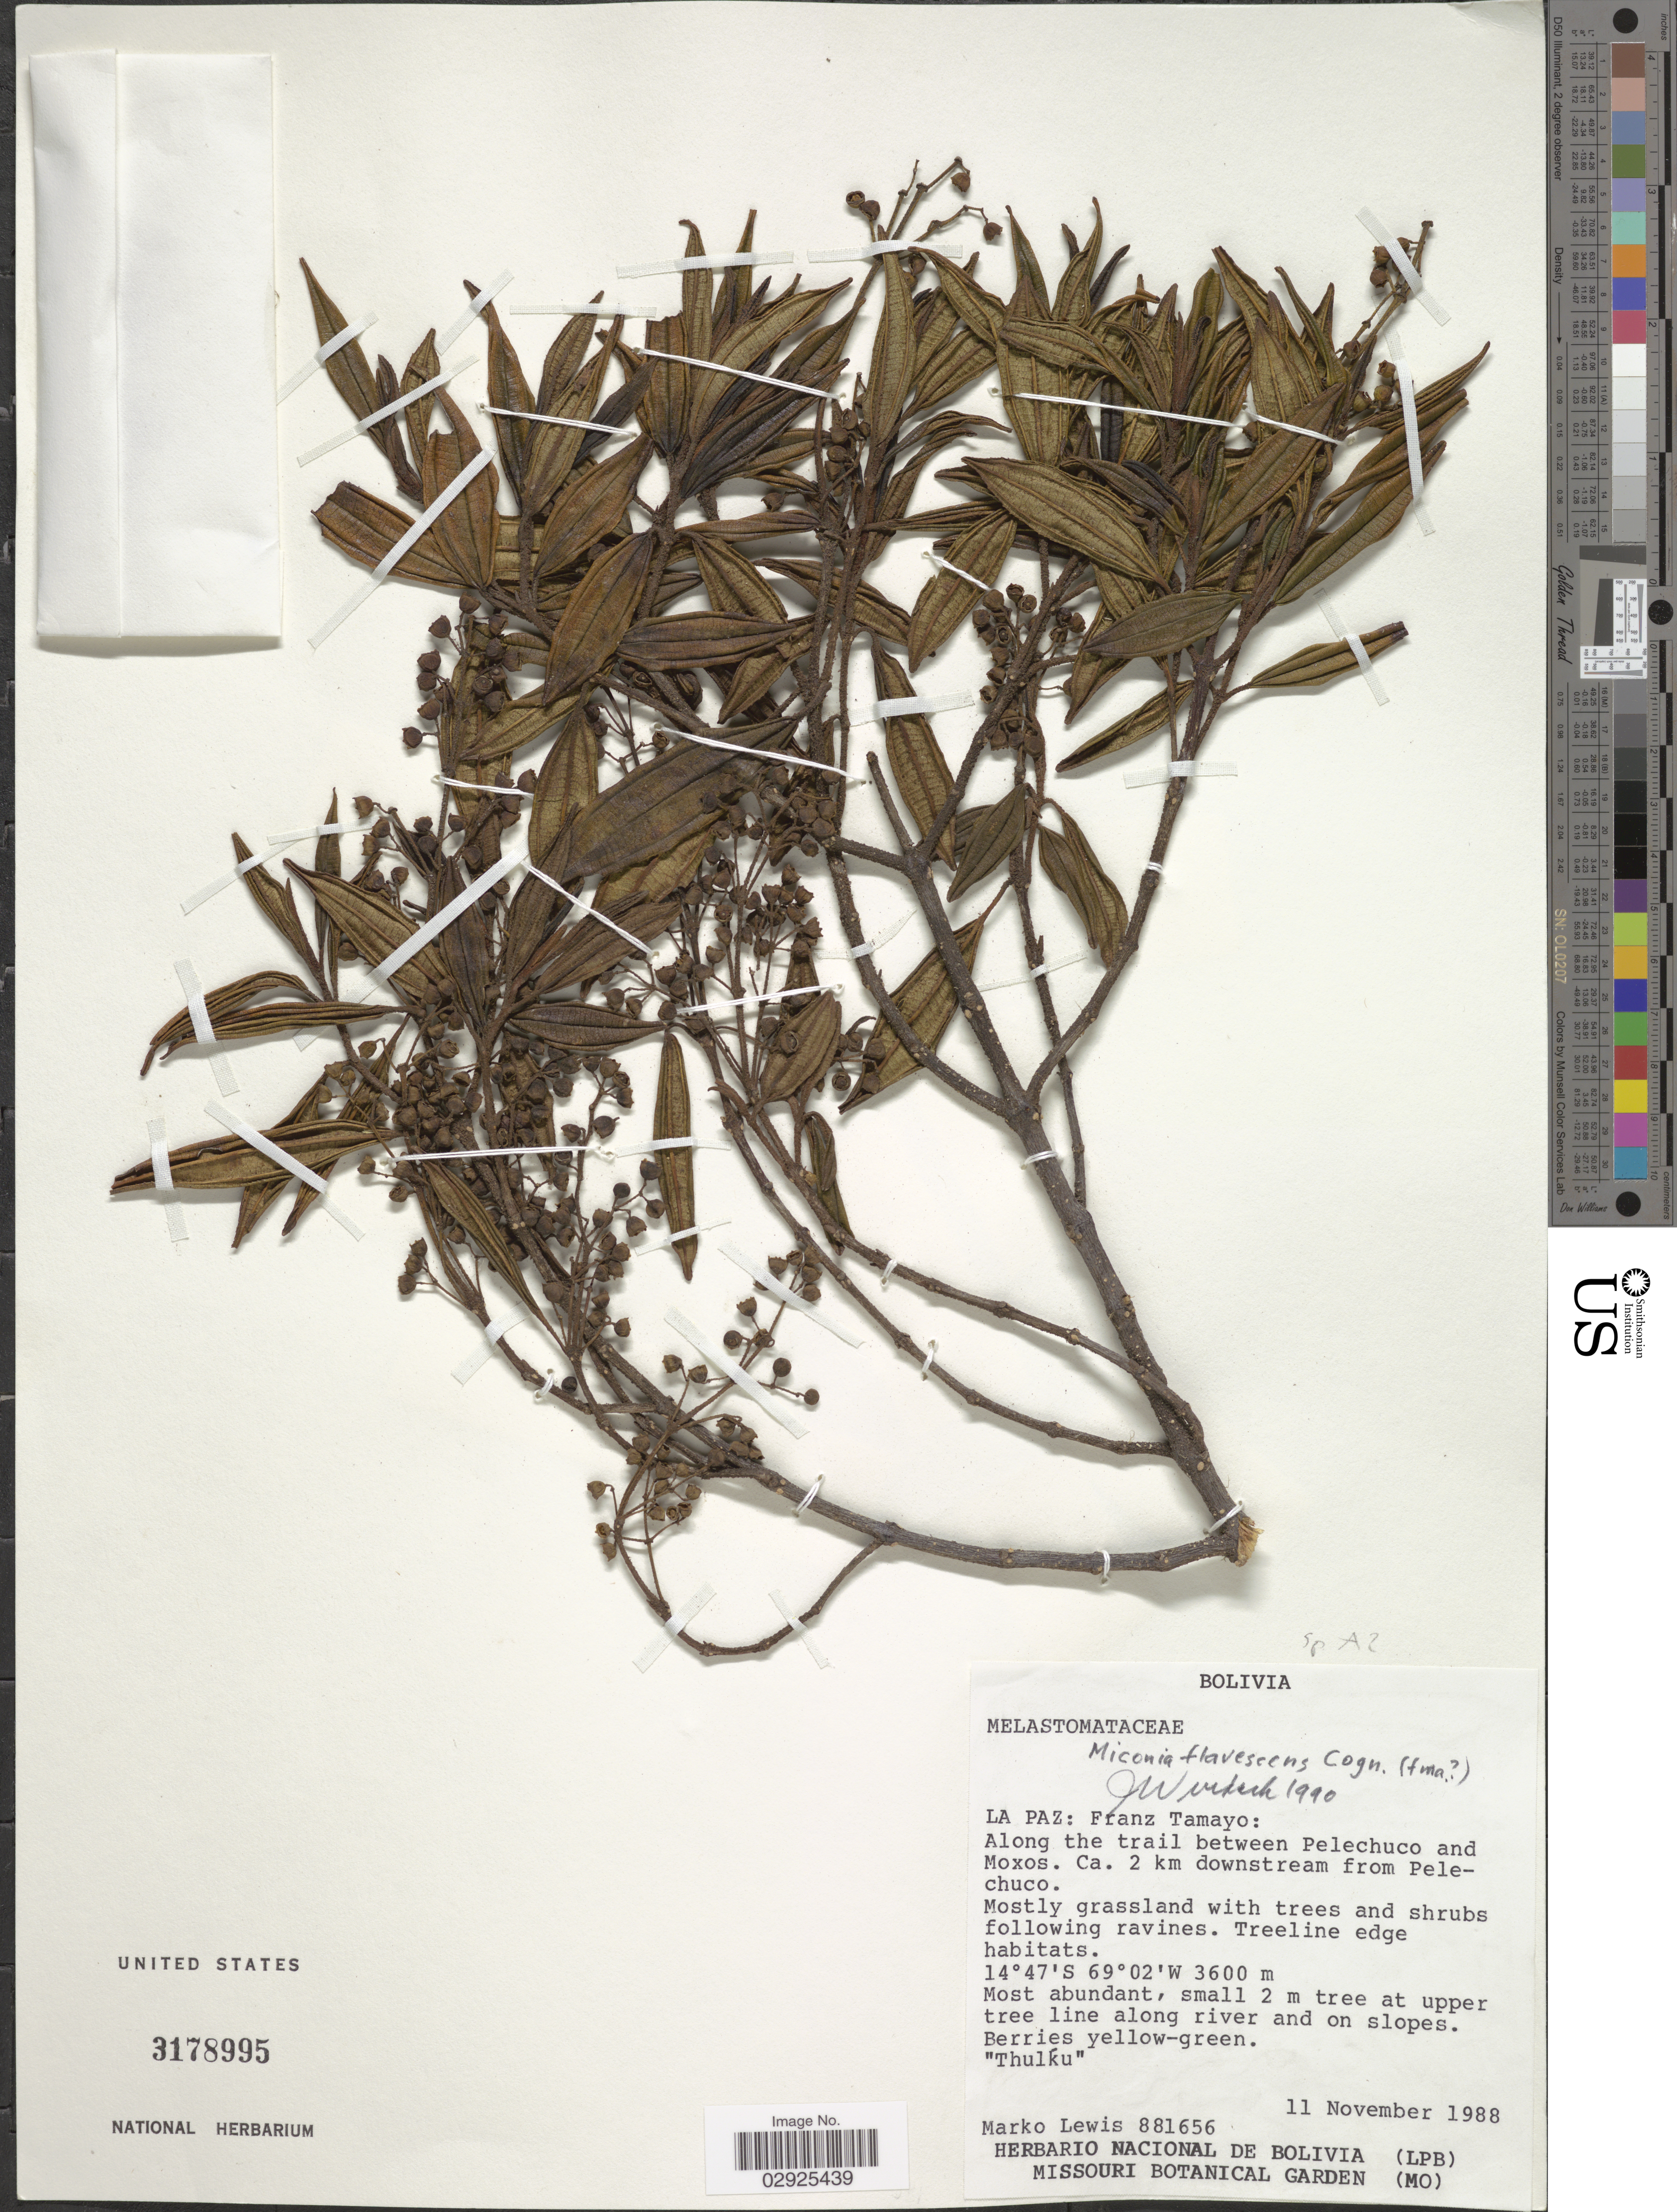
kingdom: Plantae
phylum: Tracheophyta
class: Magnoliopsida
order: Myrtales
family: Melastomataceae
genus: Miconia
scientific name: Miconia sp.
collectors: M. Lewis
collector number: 881656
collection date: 1988-11-11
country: Bolivia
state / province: La Paz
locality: Franz Tamayo: Along the trail between Pelechuco and Moxos, Ca. 2 km downstream from Pelechuco.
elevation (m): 3600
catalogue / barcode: US 3178995